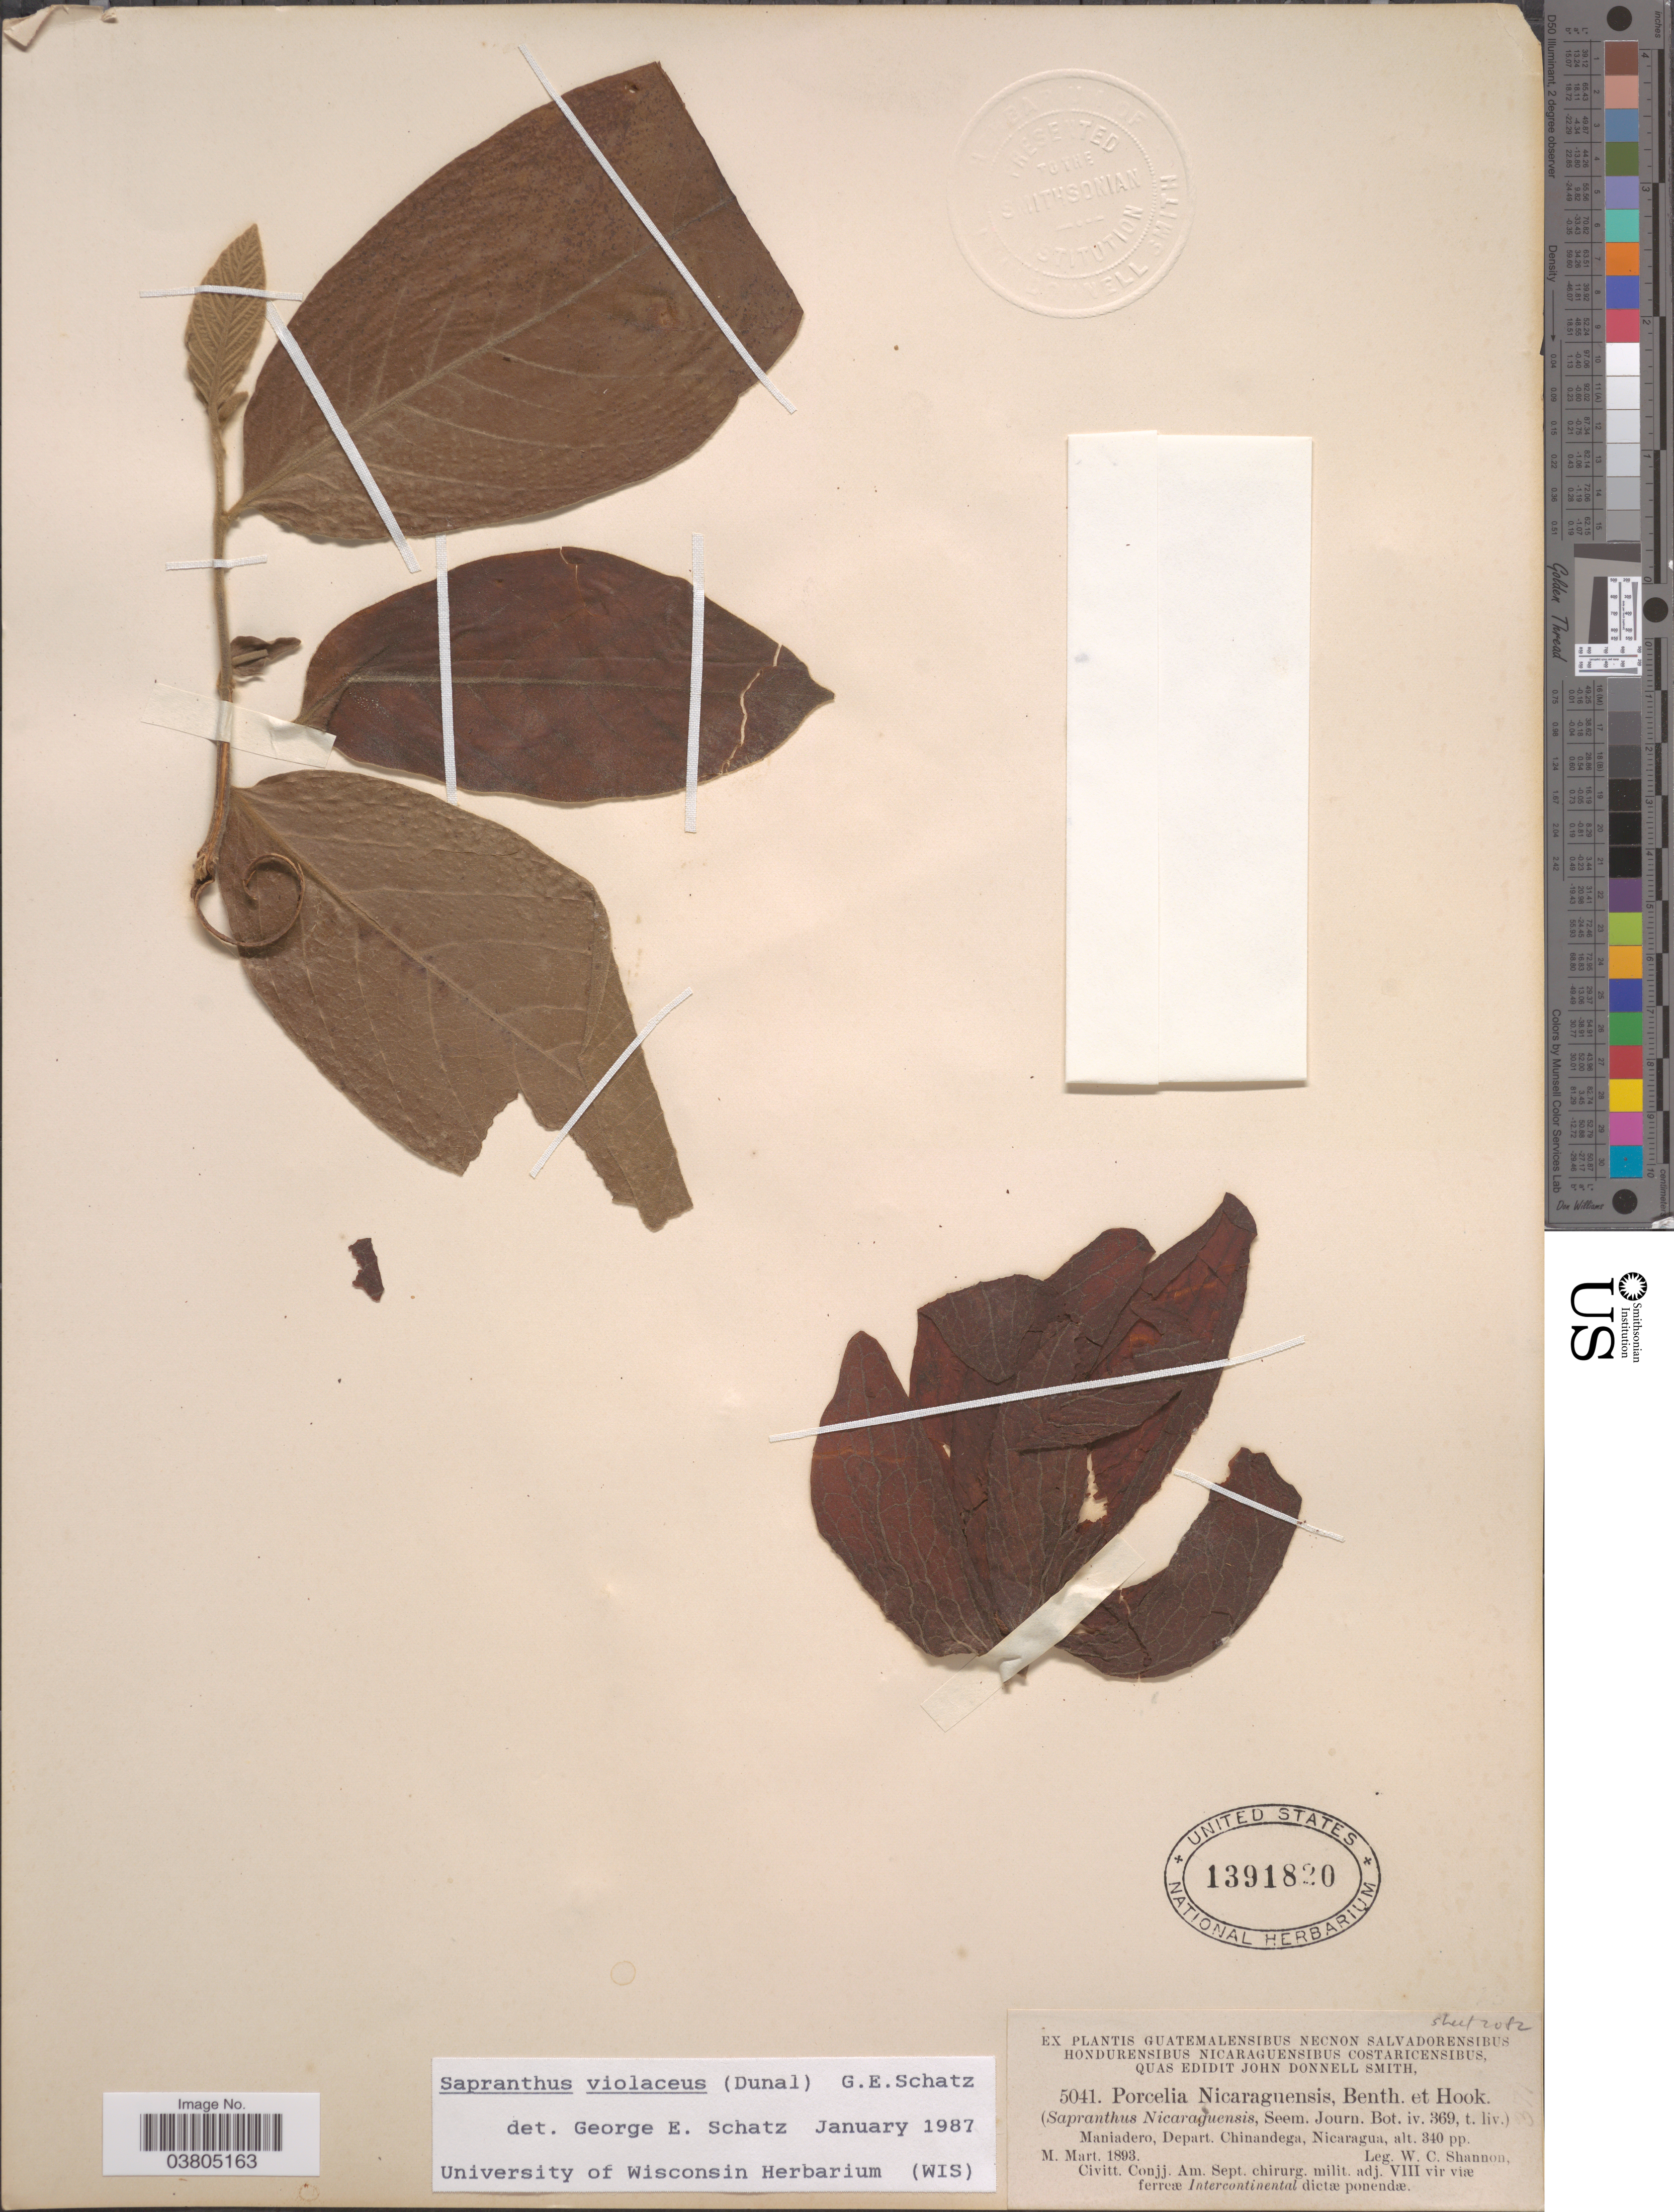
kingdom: Plantae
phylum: Tracheophyta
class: Magnoliopsida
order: Magnoliales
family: Annonaceae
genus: Sapranthus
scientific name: Sapranthus violaceus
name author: (Dunal) Saff.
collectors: W. C. Shannon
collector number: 5041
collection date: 1893-03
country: Nicaragua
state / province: Chinandega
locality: Maniadero, Depart. Chinandega.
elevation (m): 104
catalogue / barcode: US 1391820